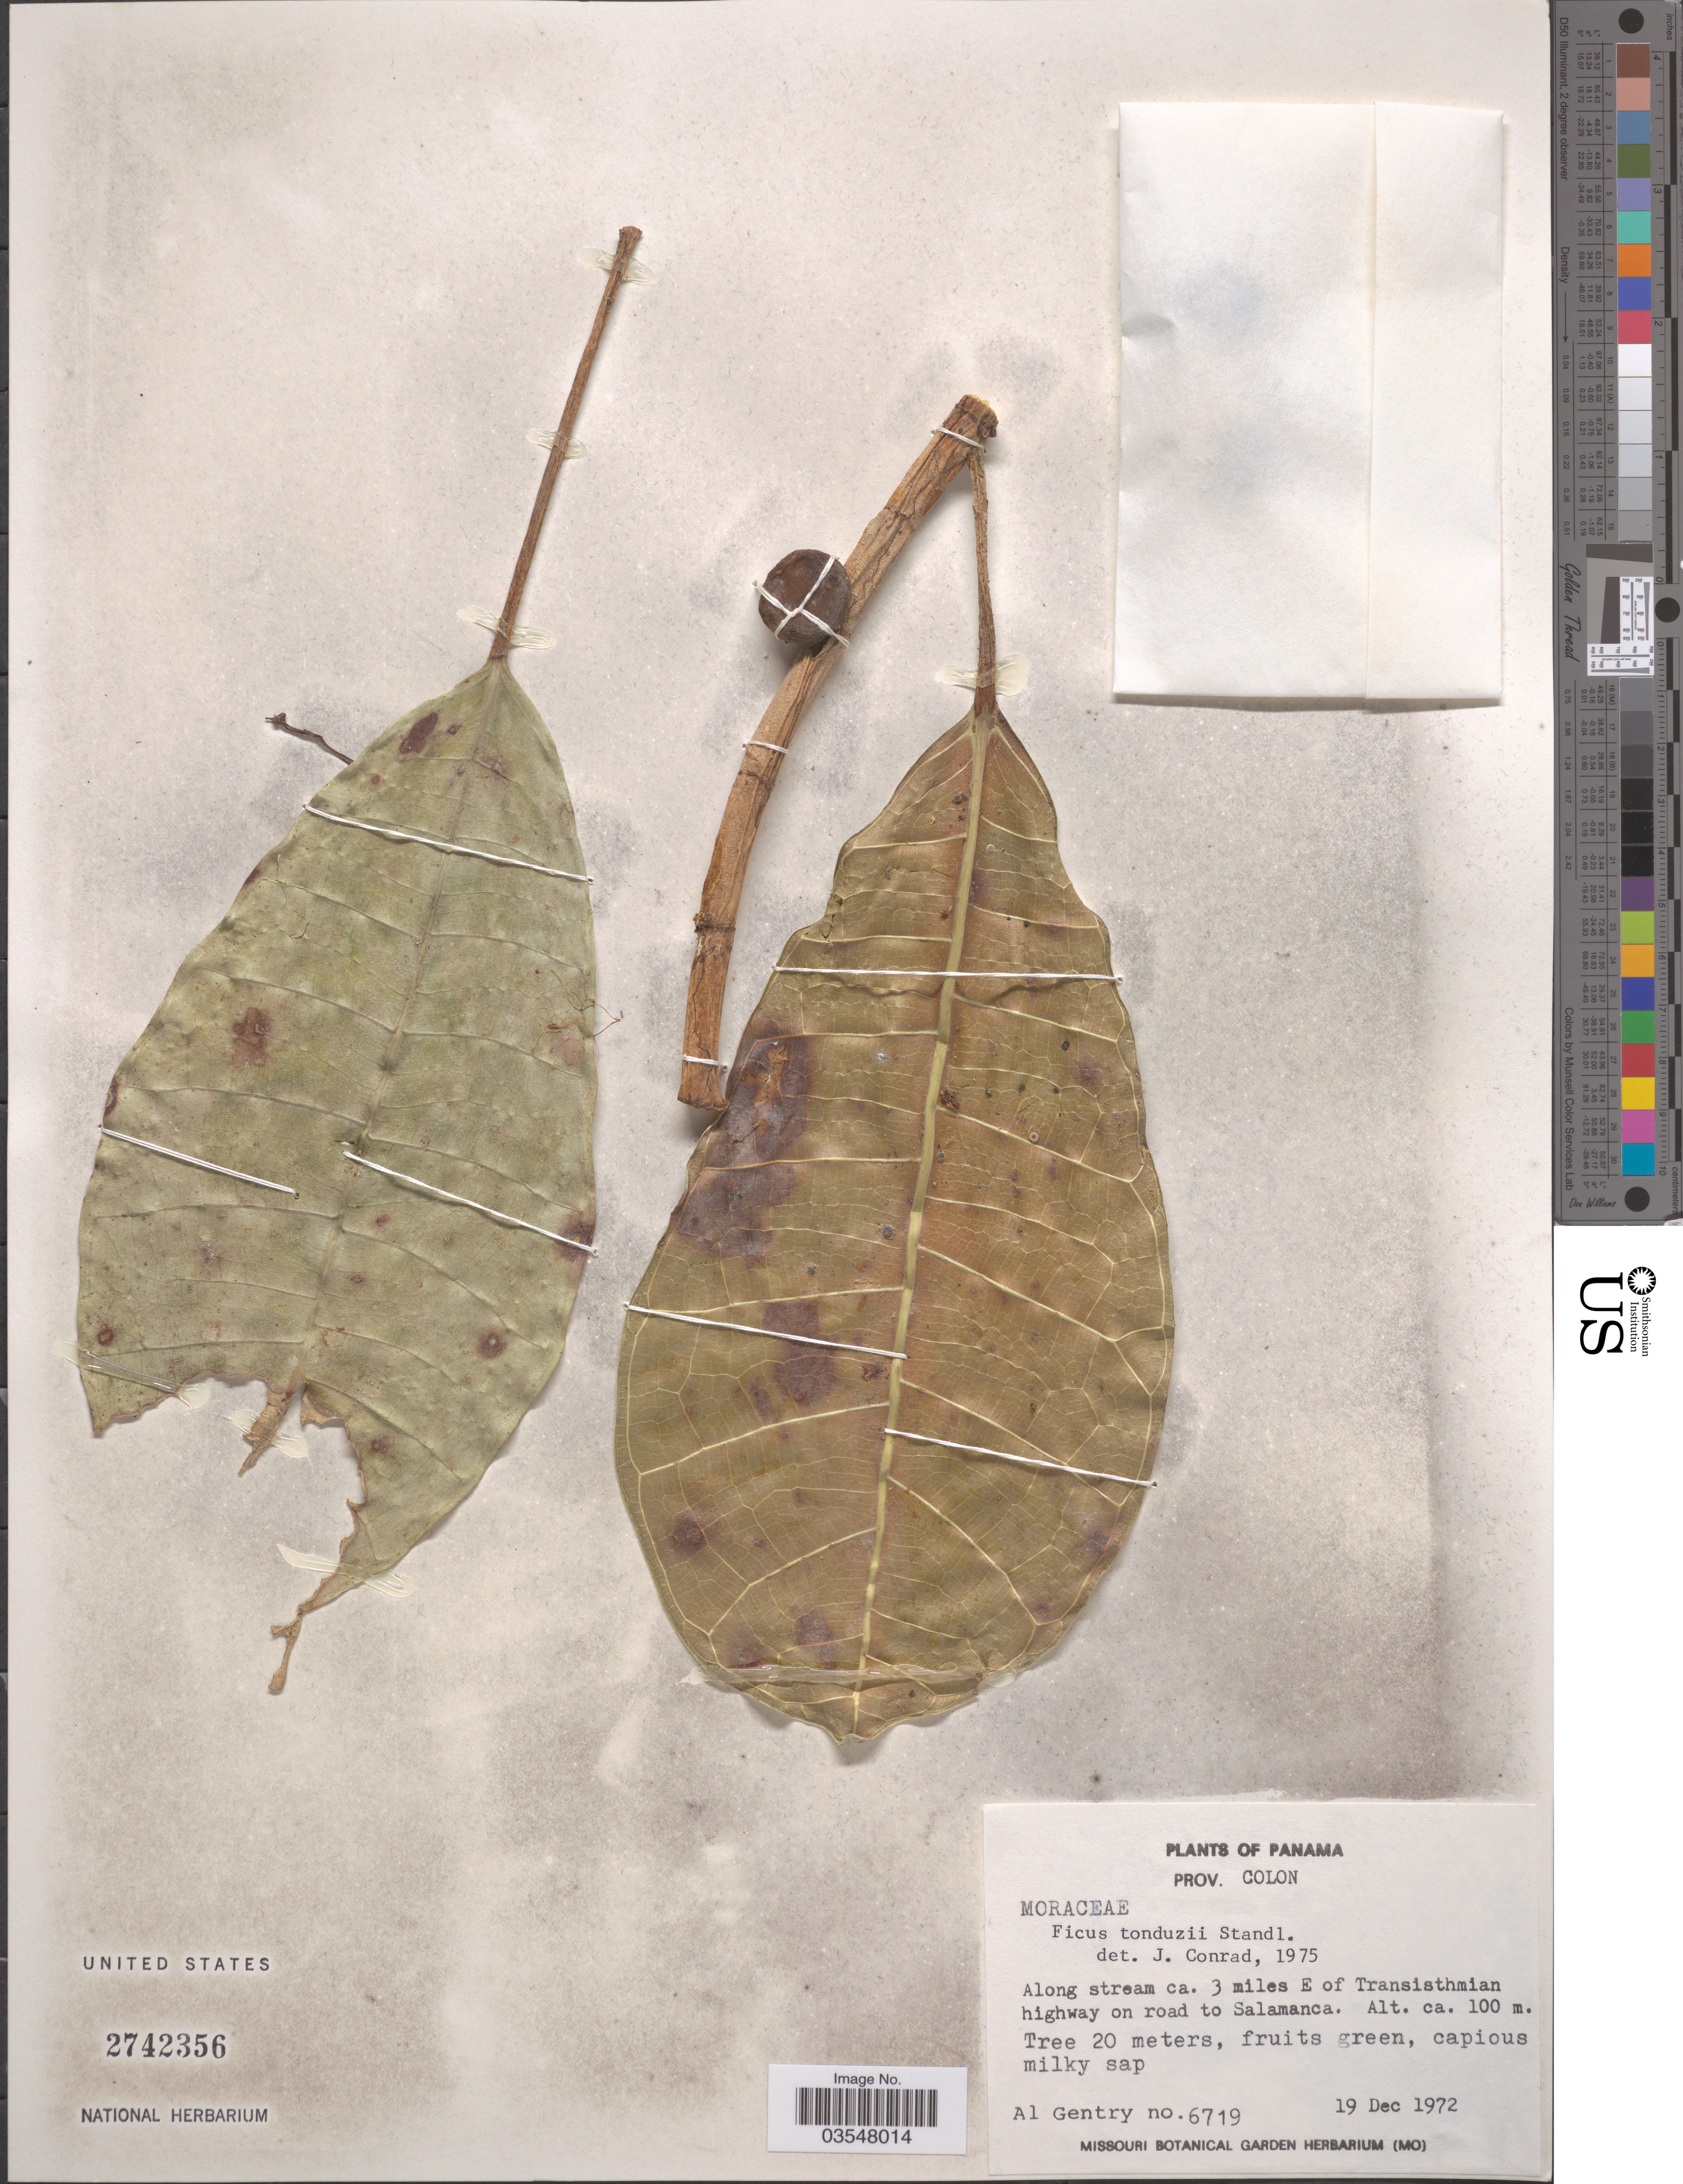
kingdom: Plantae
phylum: Tracheophyta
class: Magnoliopsida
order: Rosales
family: Moraceae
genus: Ficus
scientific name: Ficus tonduzii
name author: Standl.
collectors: A. H. Gentry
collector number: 6719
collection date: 1972-12-19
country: Panama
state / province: Colón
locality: Along stream ca. 3 miles E of Transisthmian highway on road to Salamanca.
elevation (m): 100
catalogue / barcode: US 2742356